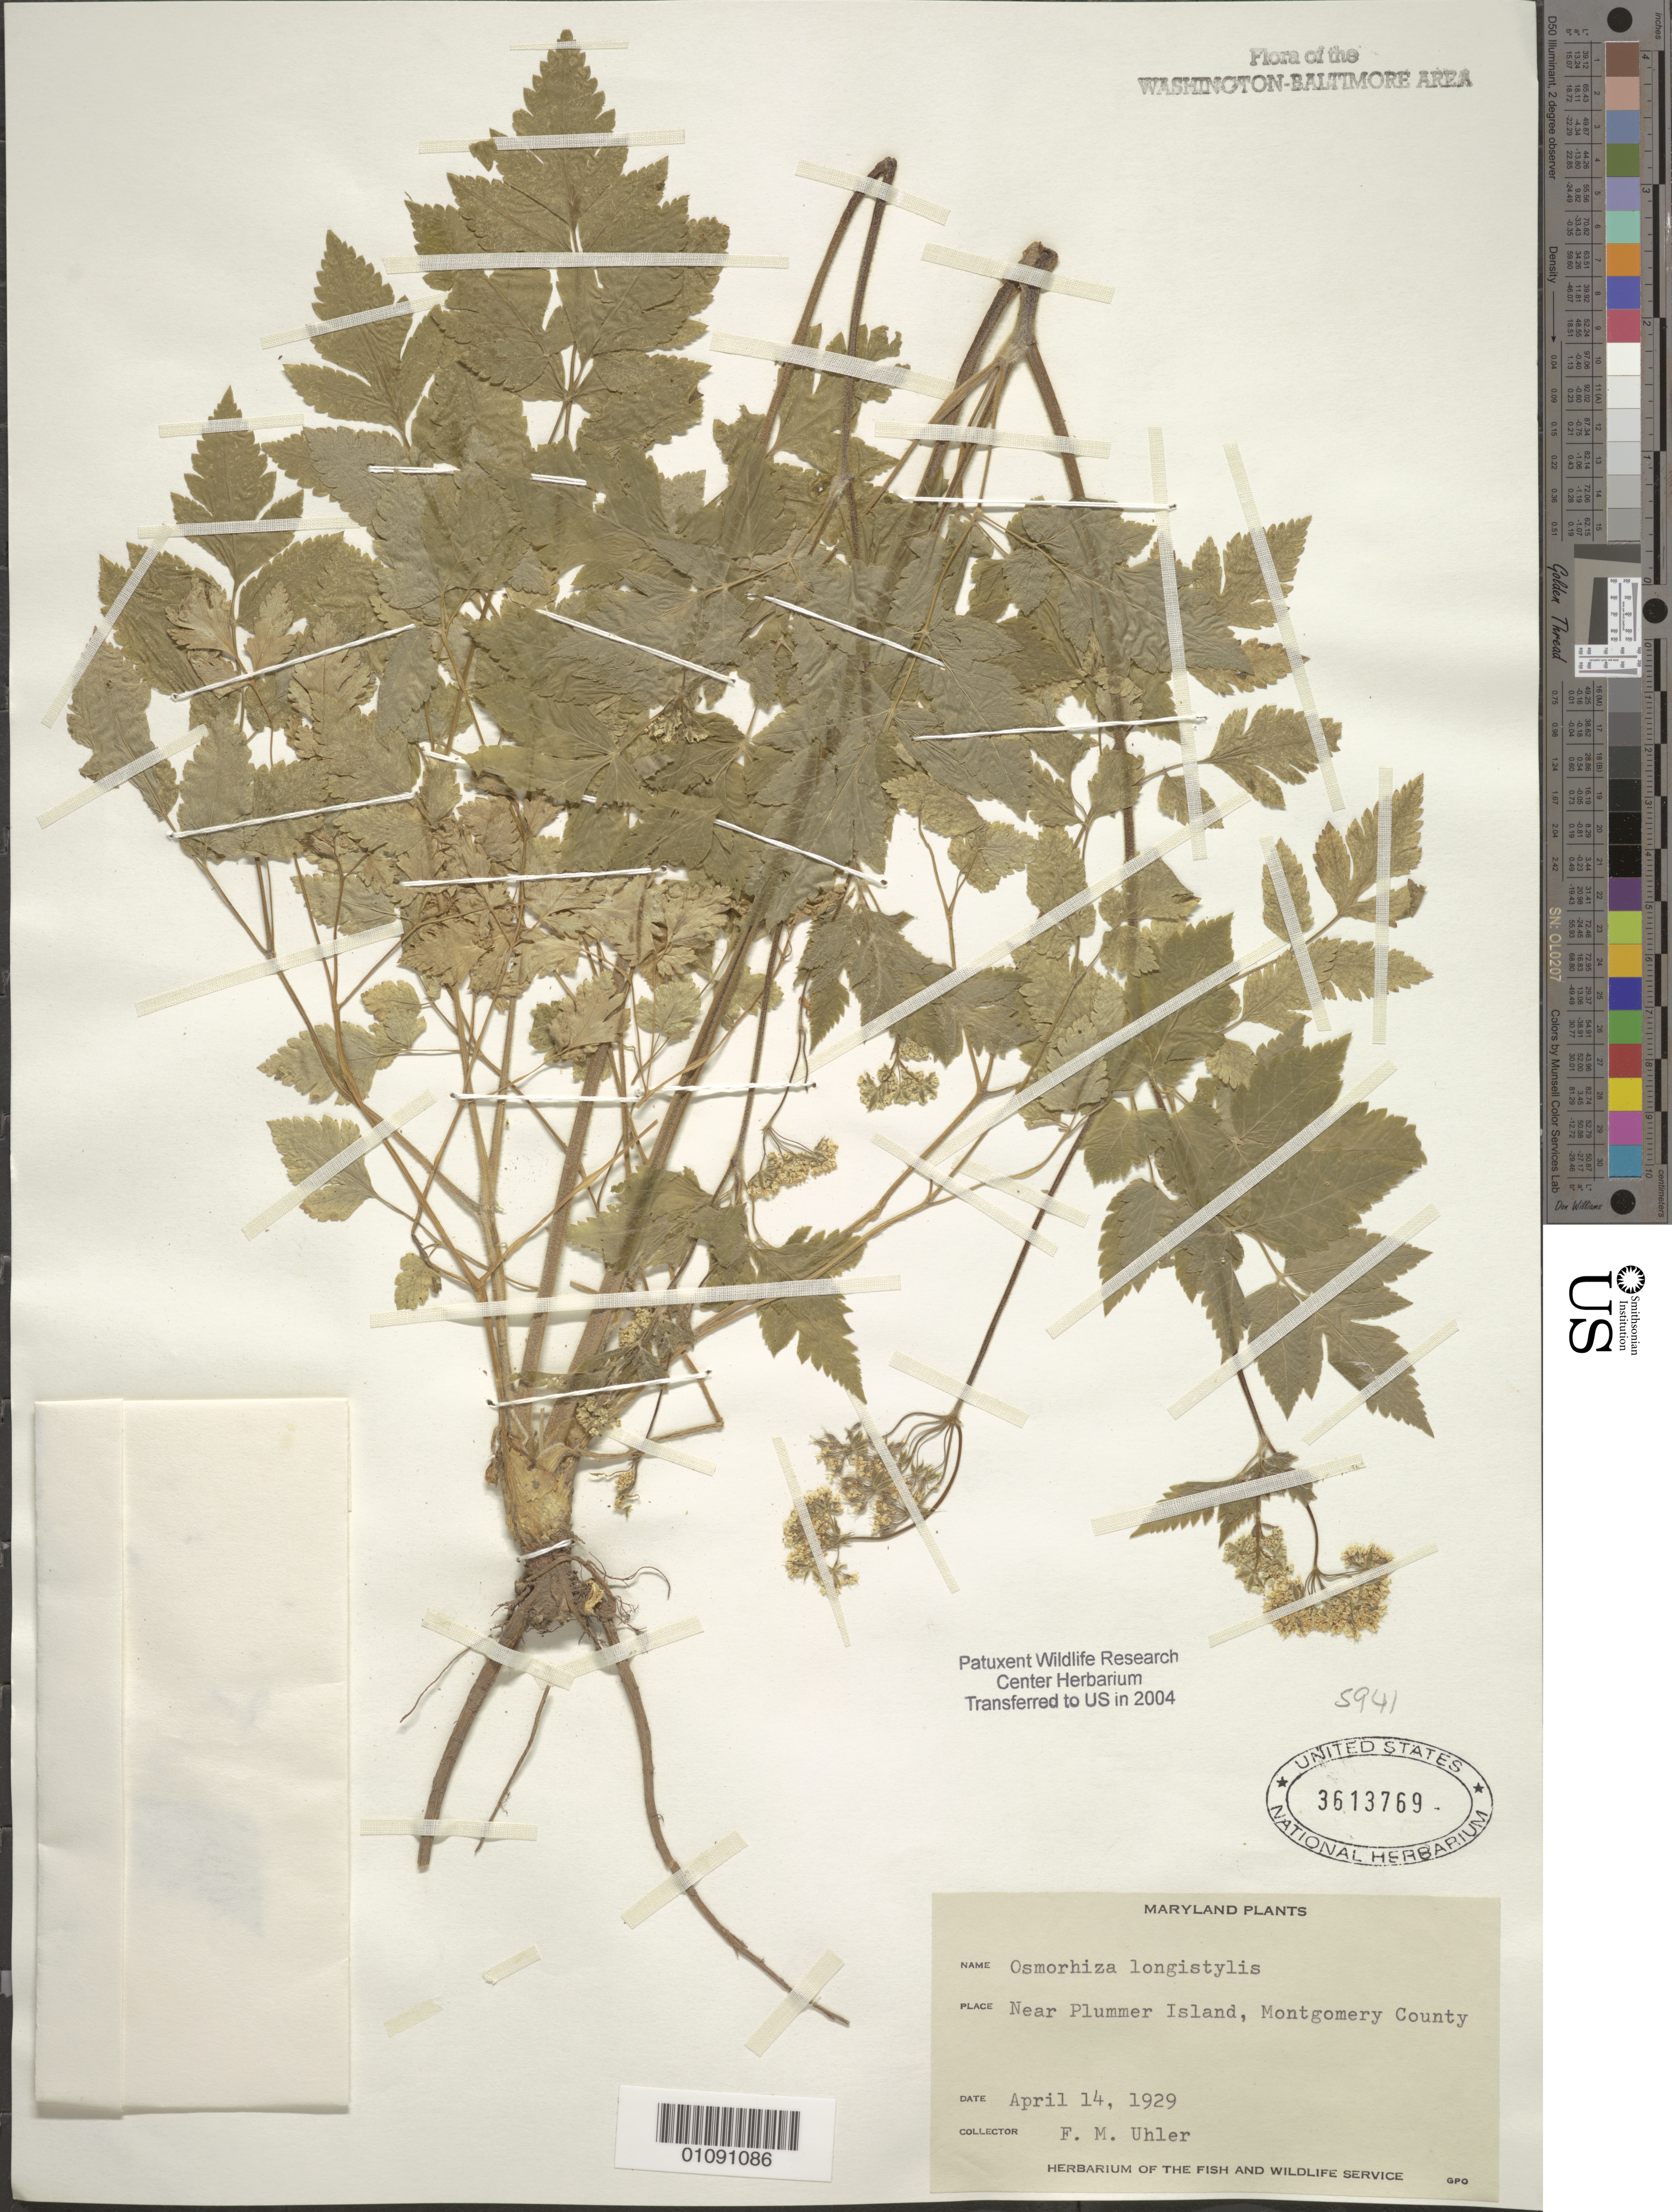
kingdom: Plantae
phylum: Tracheophyta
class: Magnoliopsida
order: Apiales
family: Apiaceae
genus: Osmorhiza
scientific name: Osmorhiza longistylis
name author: (Torr.) DC.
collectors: F. M. Uhler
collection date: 1929-04-14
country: United States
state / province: Maryland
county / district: Montgomery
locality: Near Plummers Island.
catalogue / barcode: US 3613769